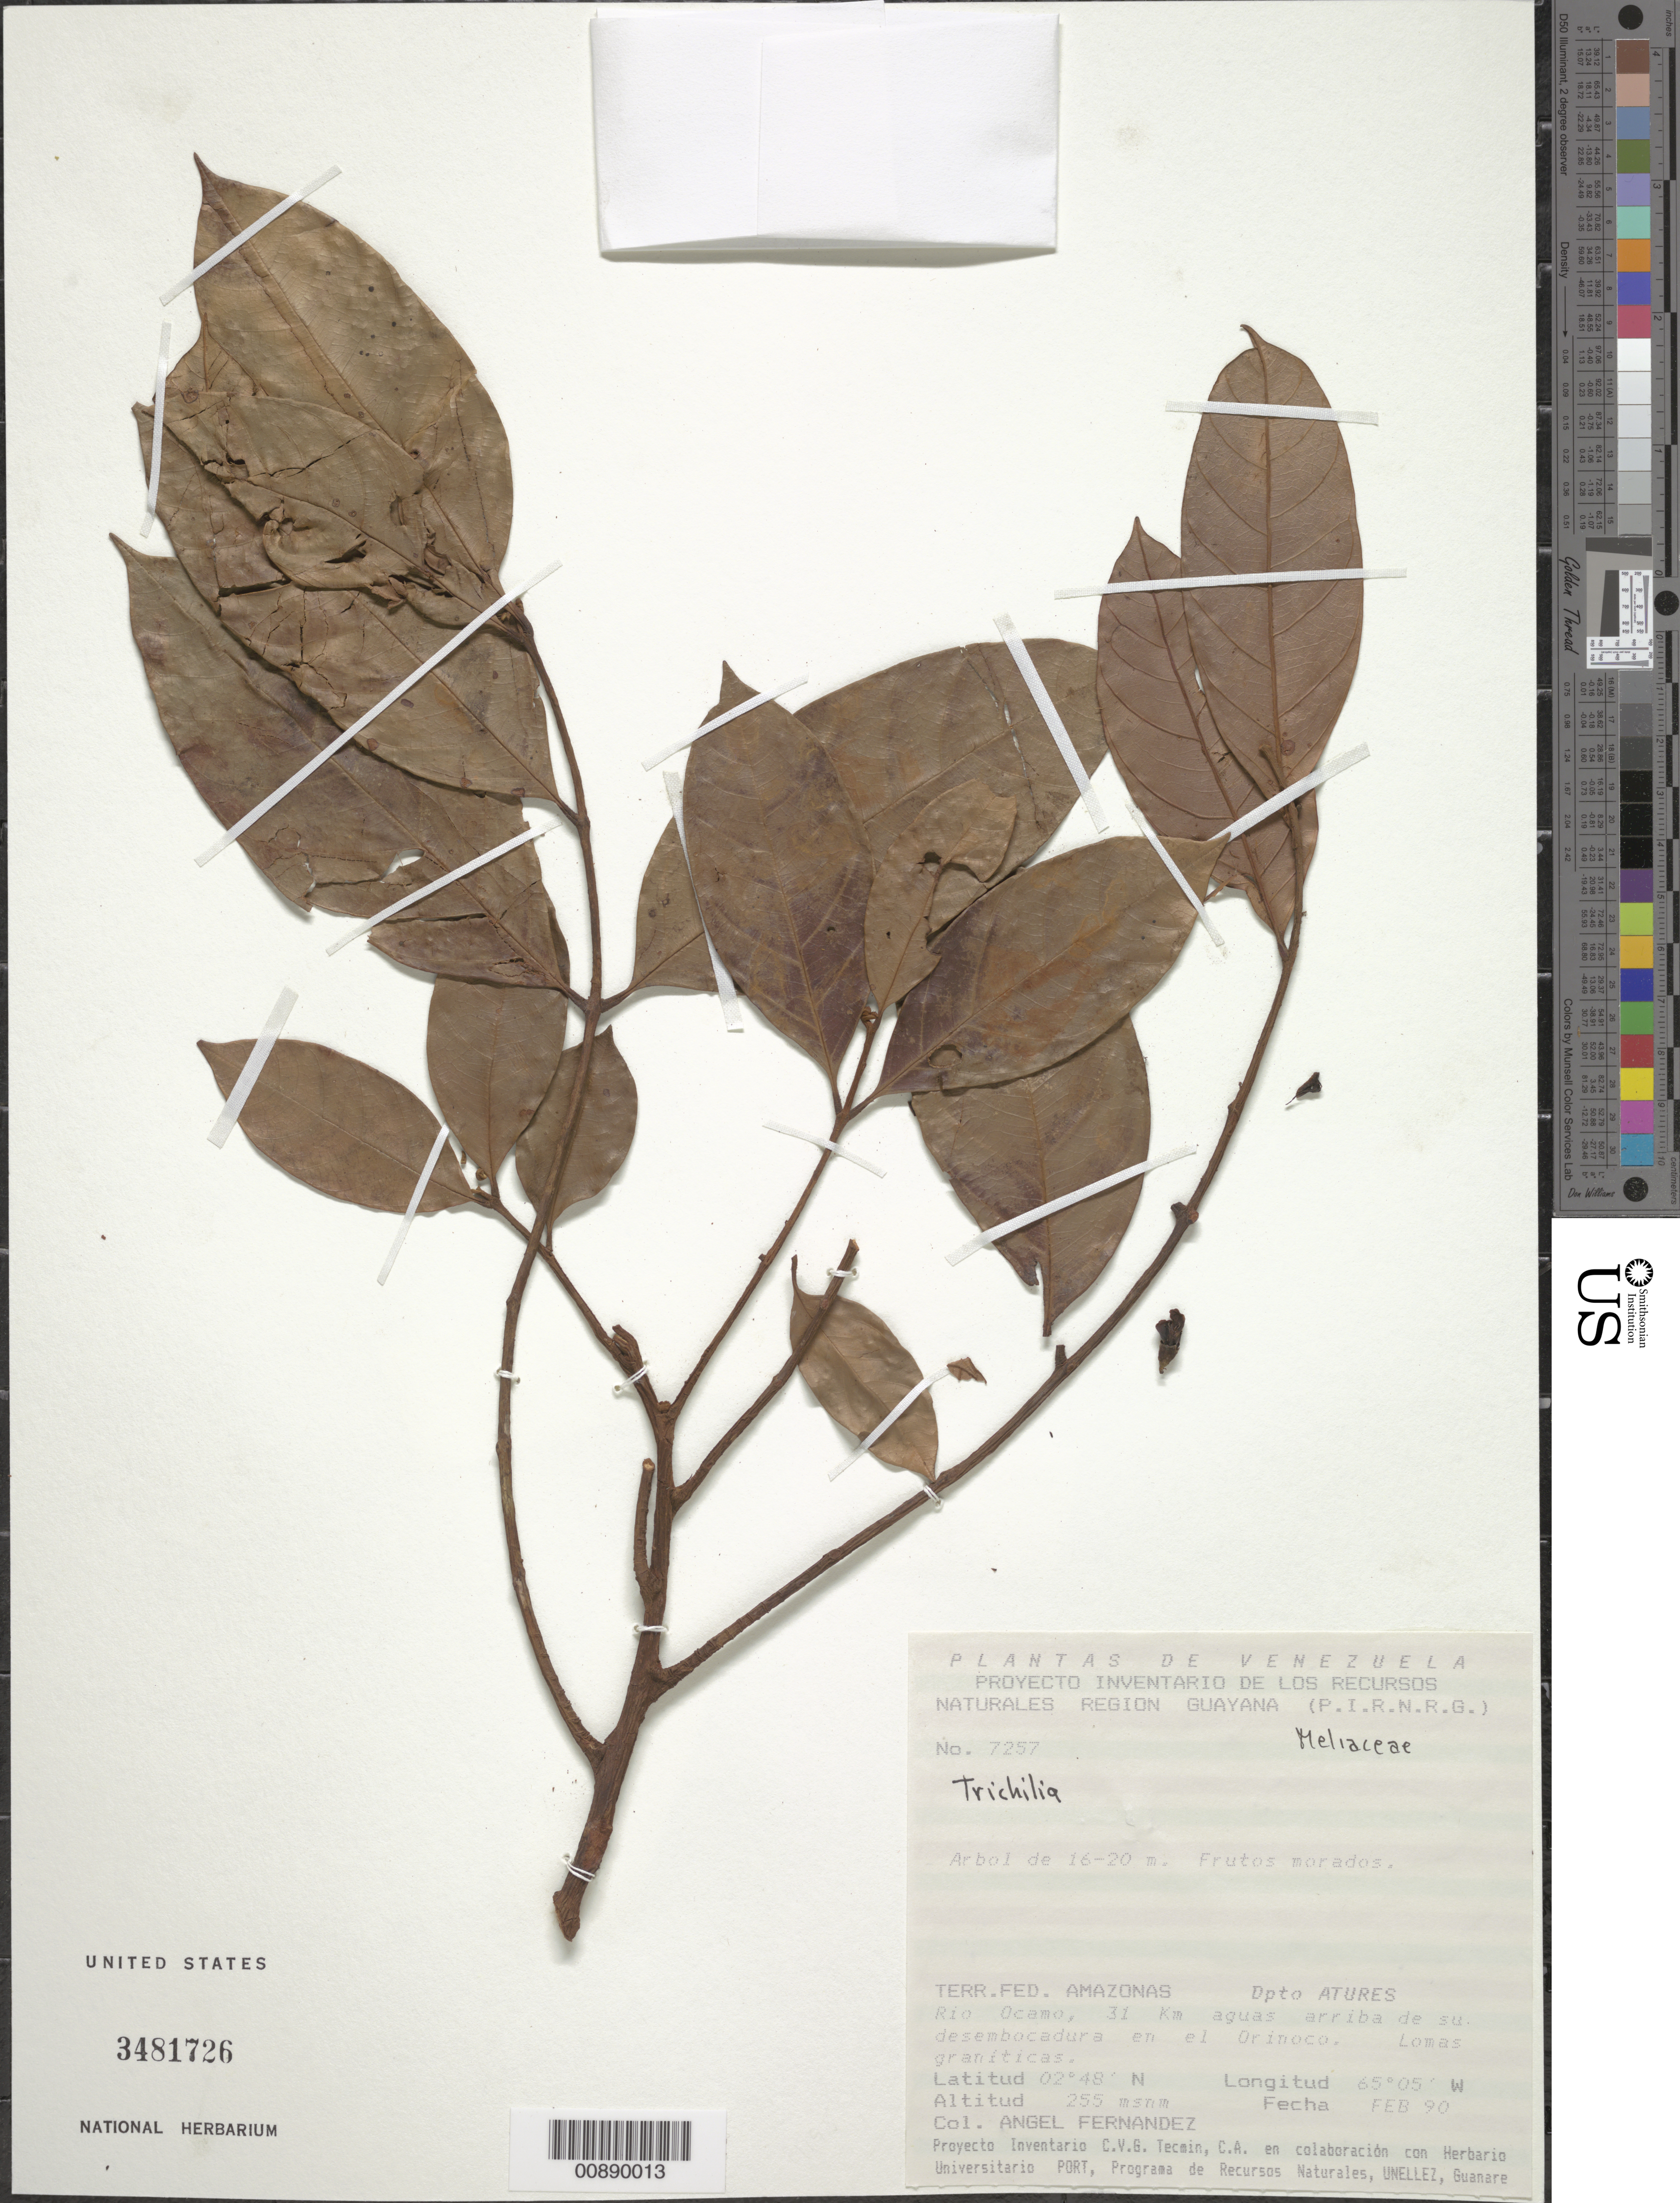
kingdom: Plantae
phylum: Tracheophyta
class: Magnoliopsida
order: Sapindales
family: Meliaceae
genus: Trichilia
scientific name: Trichilia sp.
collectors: A. Fernández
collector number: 7257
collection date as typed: Feb-90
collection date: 1990-02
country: Venezuela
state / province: Amazonas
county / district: Atures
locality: Río Ocamo, 31 km agua arriba de su desembocadura en el Orinoco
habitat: Lomas graníticas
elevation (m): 255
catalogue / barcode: US 3481726